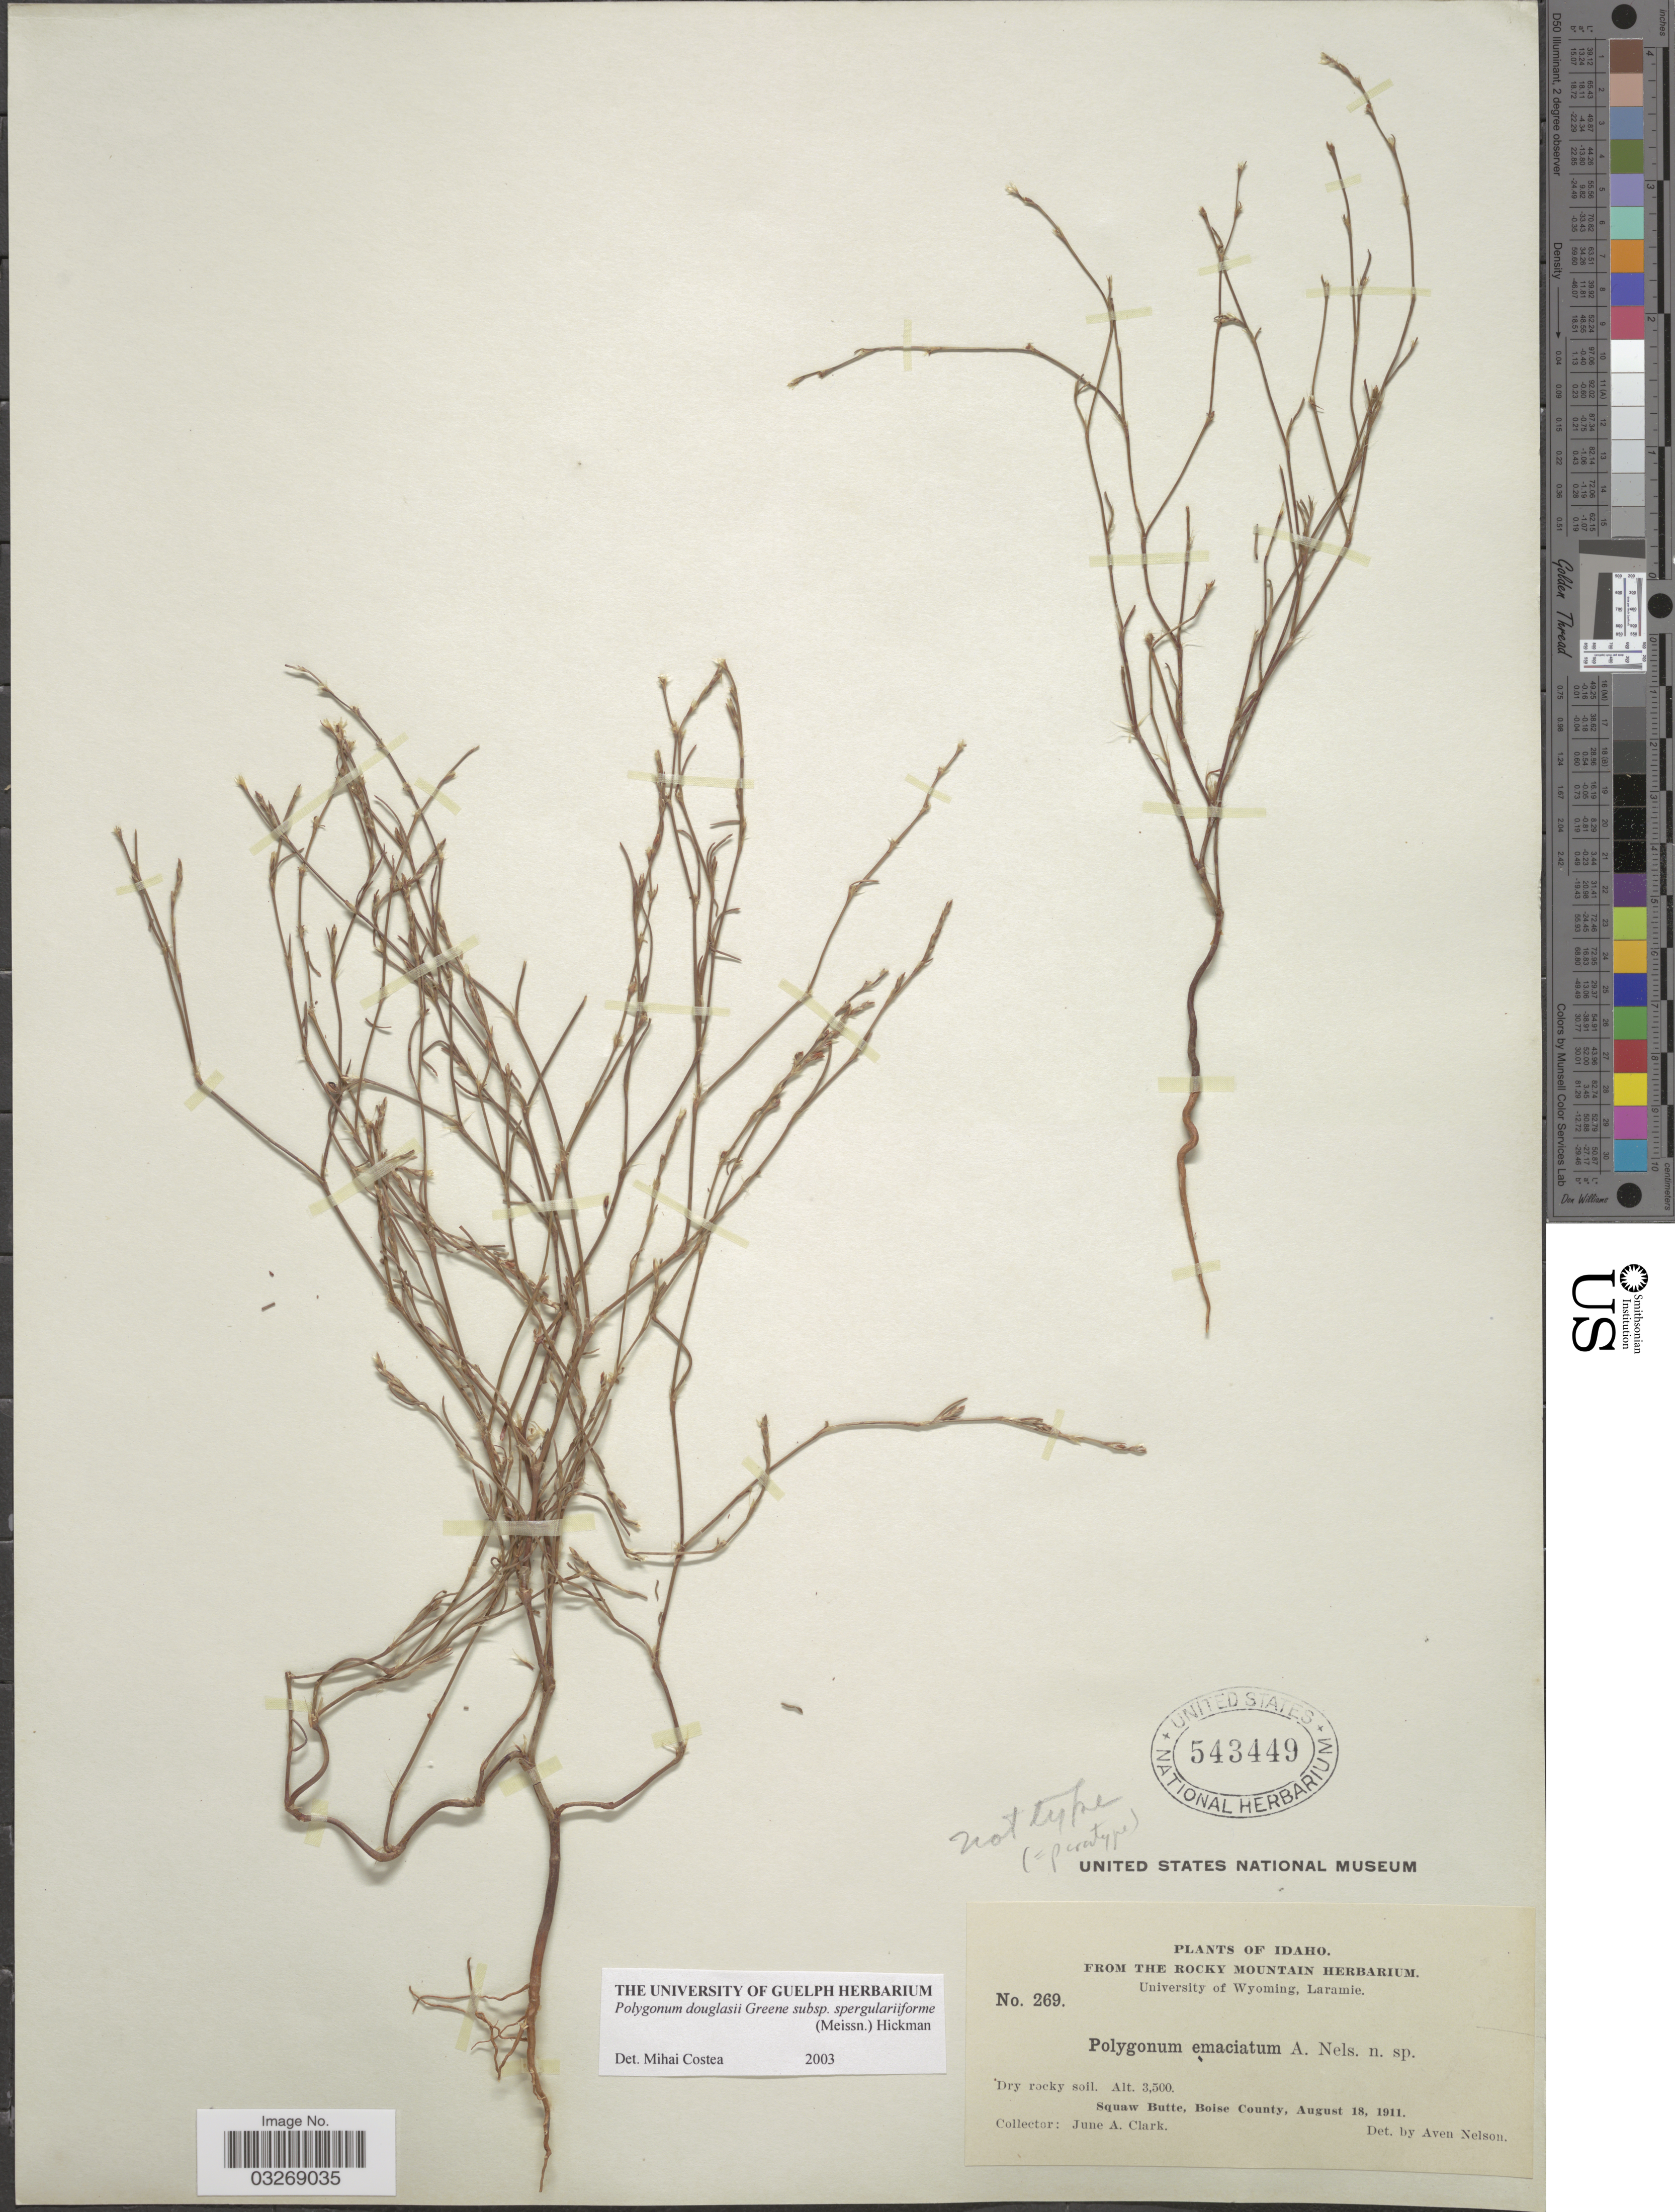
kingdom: Plantae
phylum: Tracheophyta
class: Magnoliopsida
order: Caryophyllales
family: Polygonaceae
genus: Polygonum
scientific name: Polygonum douglasii subsp. spergulariiforme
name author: (Meisn. ex Small) Hickman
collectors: J. A. Clark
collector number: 269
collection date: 1911-08-18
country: United States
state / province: Idaho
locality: Squaw Butte, Boise County.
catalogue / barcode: US 543449